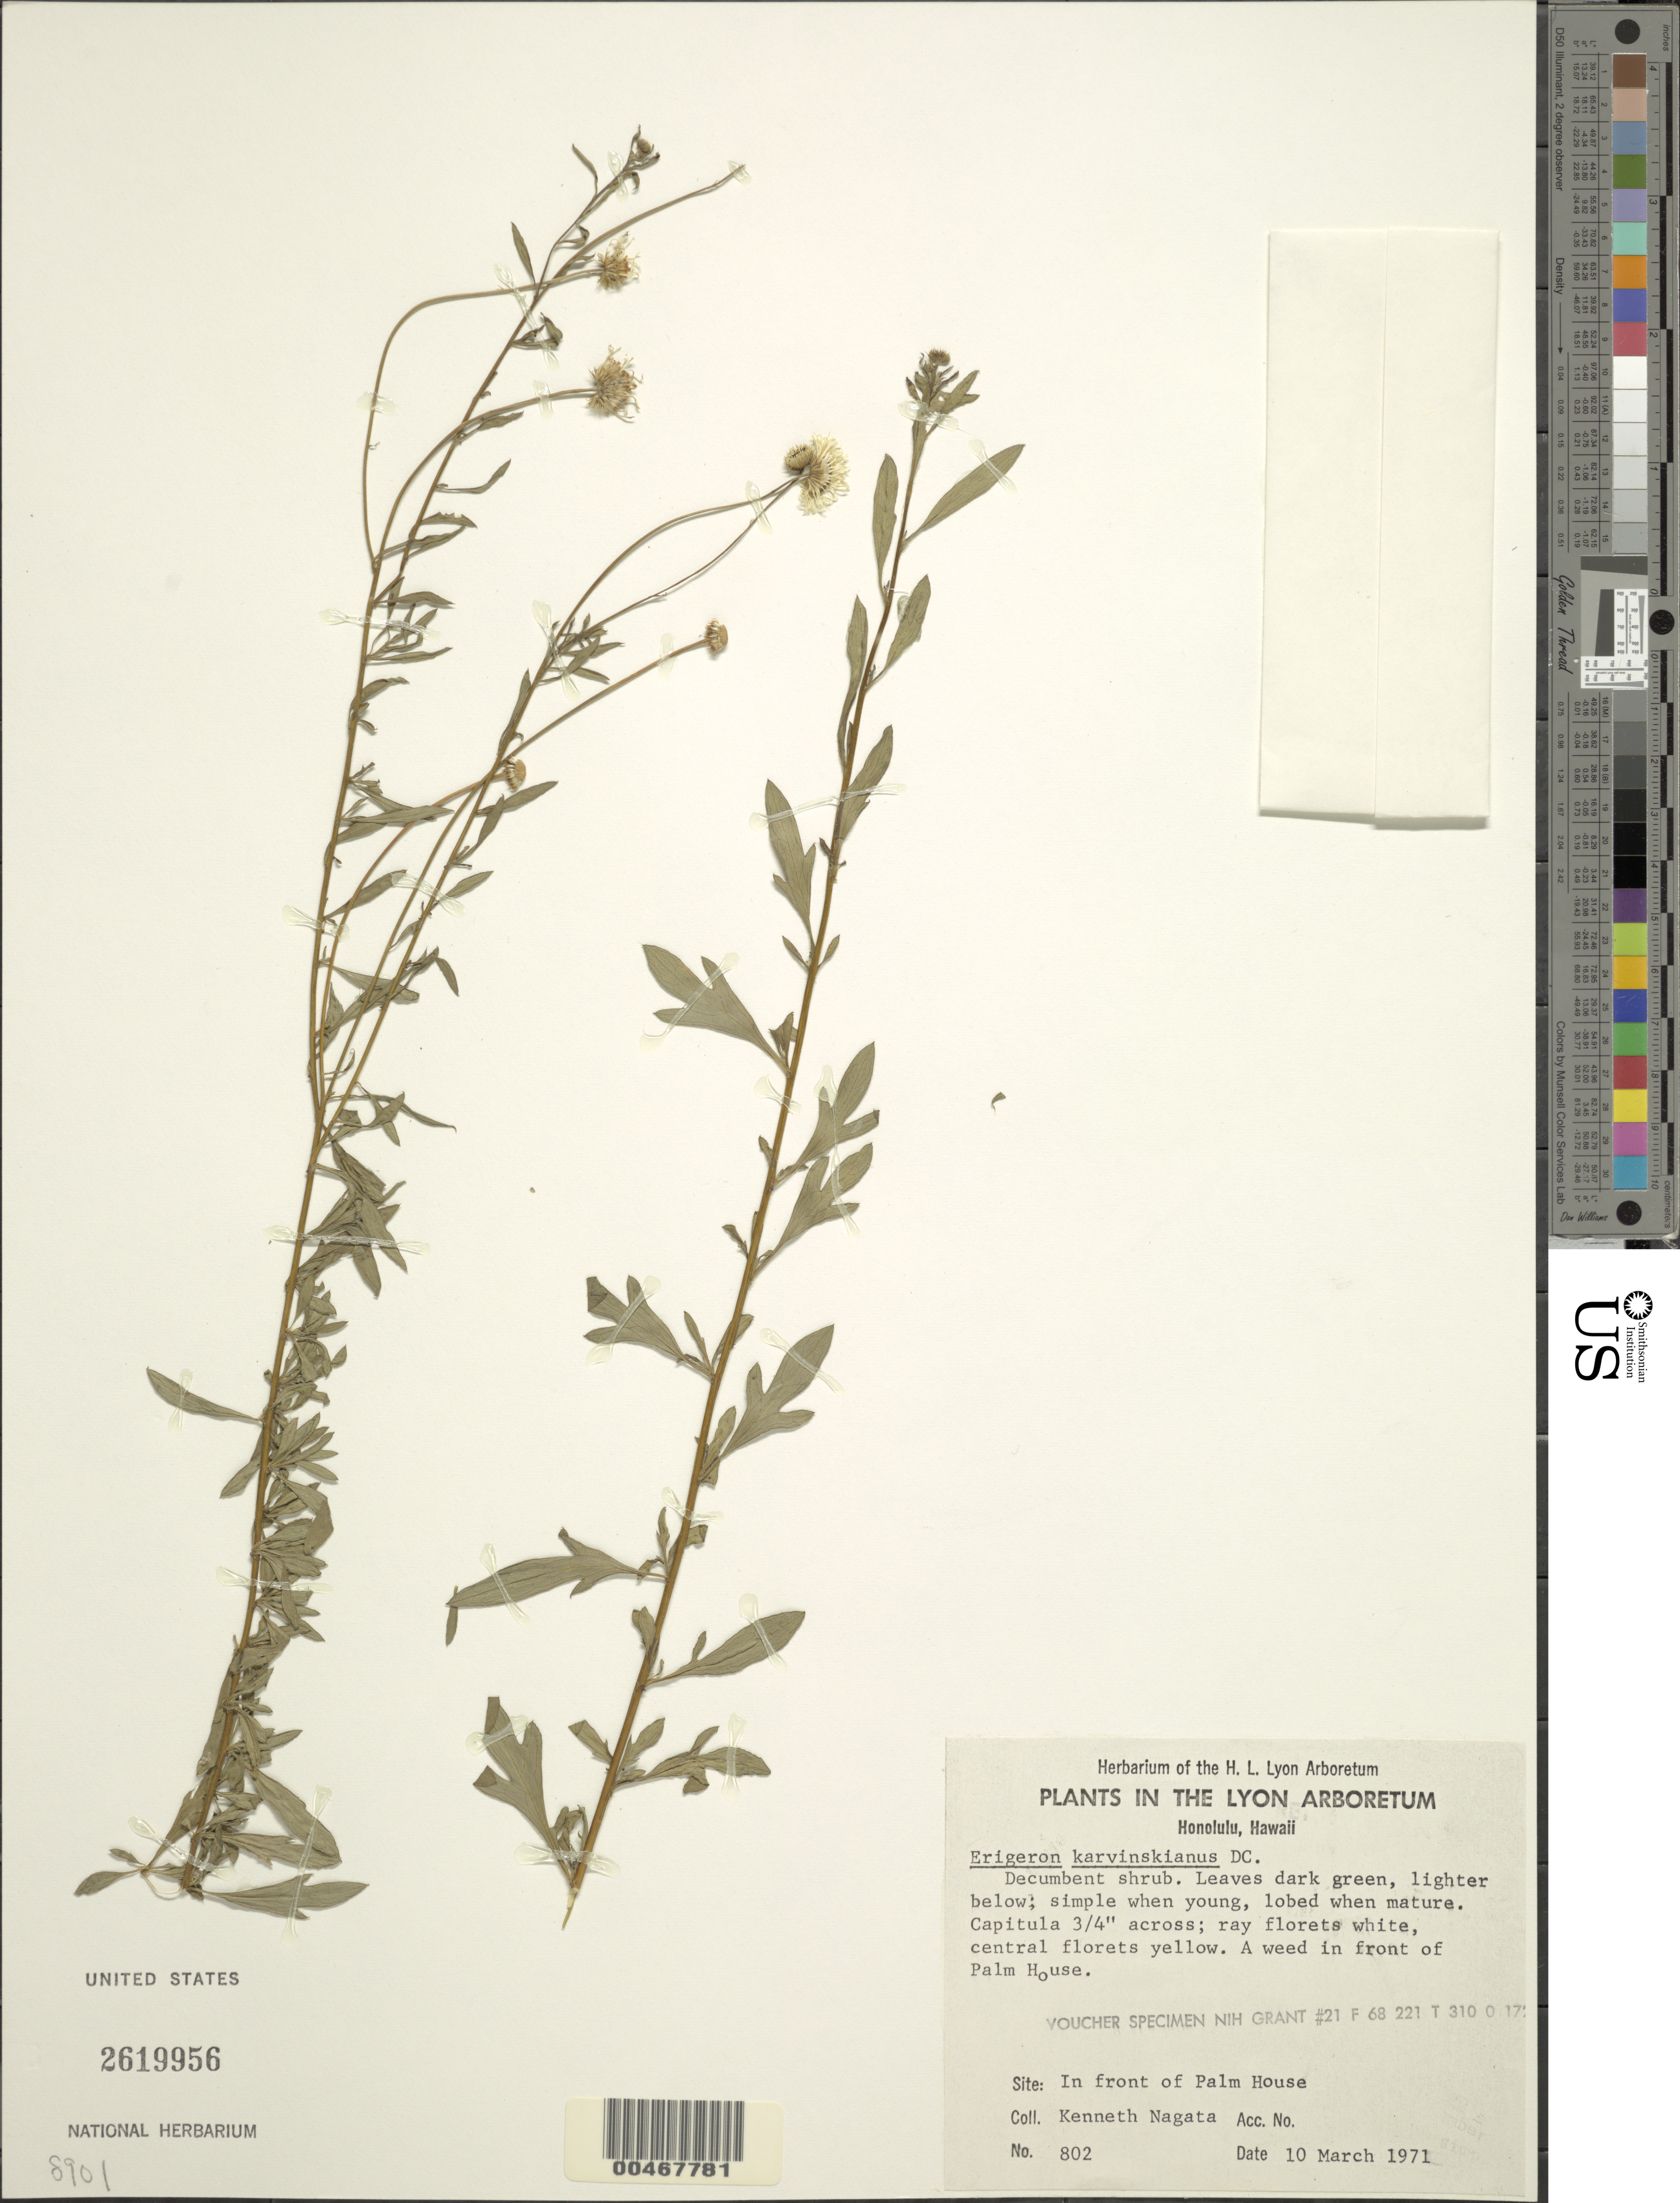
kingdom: Plantae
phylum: Tracheophyta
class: Magnoliopsida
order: Asterales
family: Asteraceae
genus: Erigeron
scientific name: Erigeron karvinskianus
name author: DC.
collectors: K. Nagata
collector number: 802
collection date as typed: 10 Mar 1971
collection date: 1971-03-10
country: United States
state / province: Hawaii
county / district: Honolulu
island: Oahu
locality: In front of Palm House, Honolulu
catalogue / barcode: US 2619956